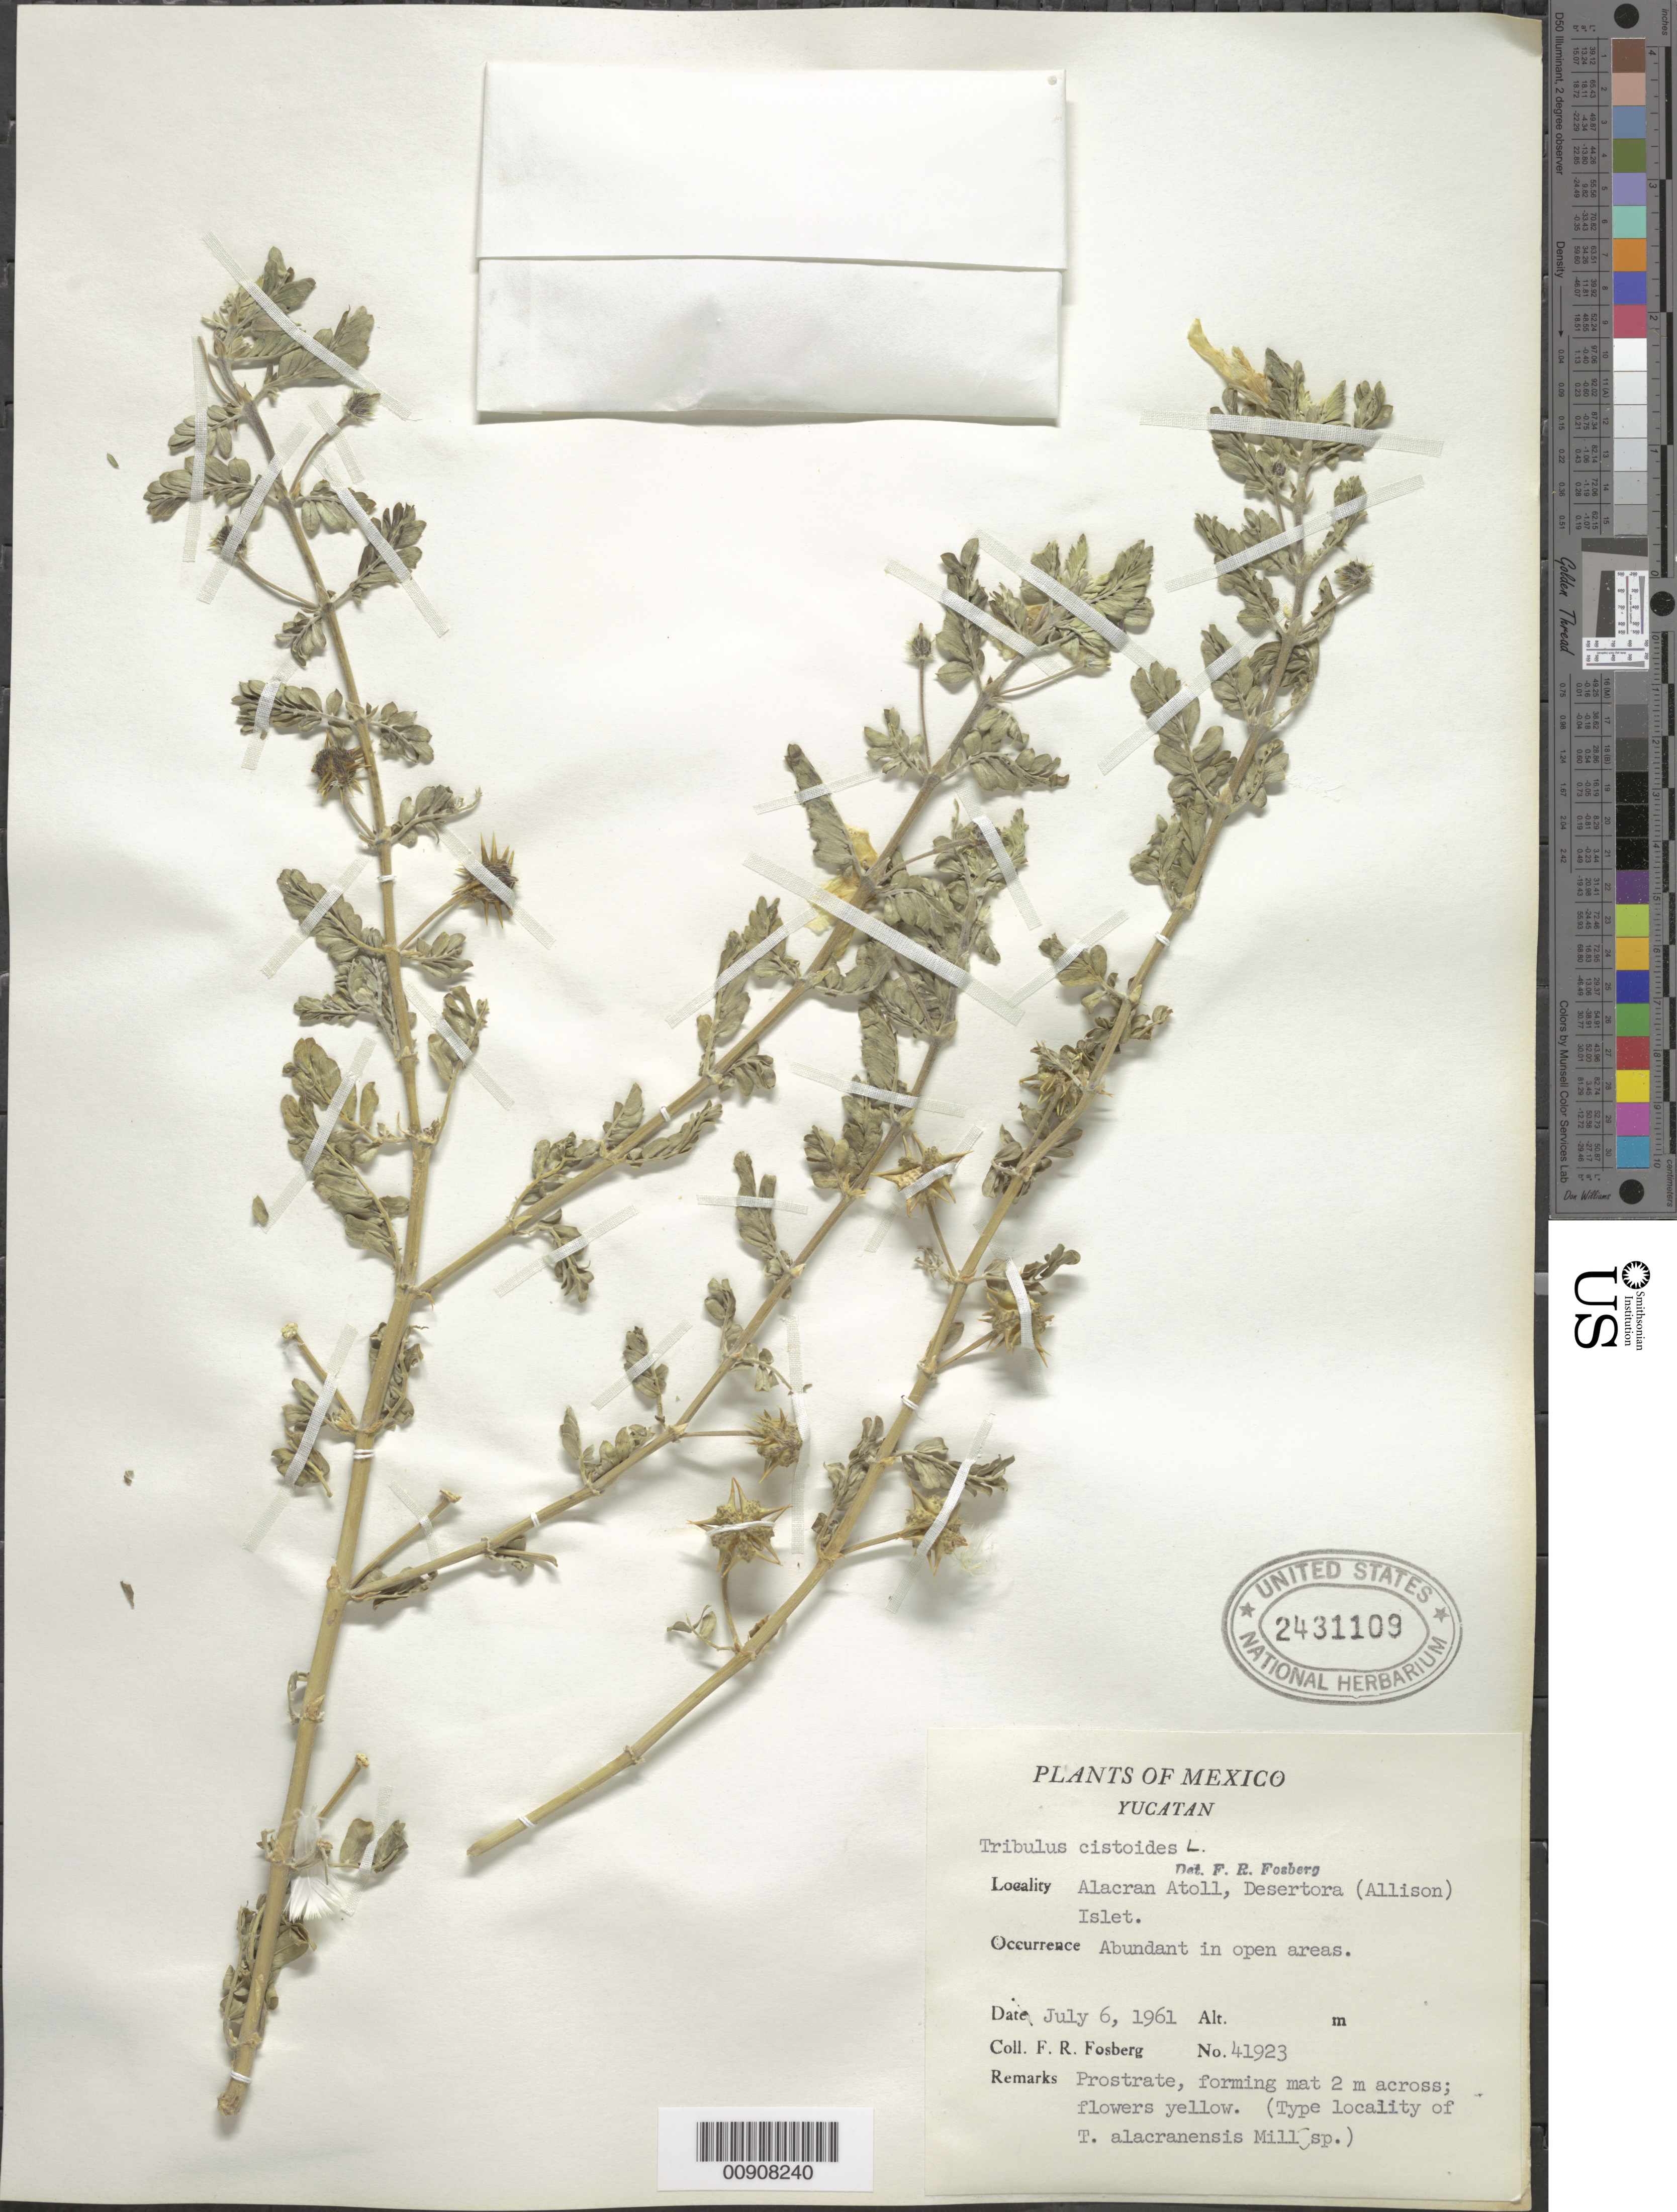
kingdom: Plantae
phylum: Tracheophyta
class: Magnoliopsida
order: Zygophyllales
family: Zygophyllaceae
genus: Tribulus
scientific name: Tribulus cistoides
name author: L.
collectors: F. R. Fosberg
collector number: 41923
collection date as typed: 06 Jul 1961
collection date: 1961-07-06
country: Mexico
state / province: Yucatán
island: Isla Desertora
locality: Alacran Atoll, Desertora (Allison) Islet.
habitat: Abundant in open areas.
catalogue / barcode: US 2431109